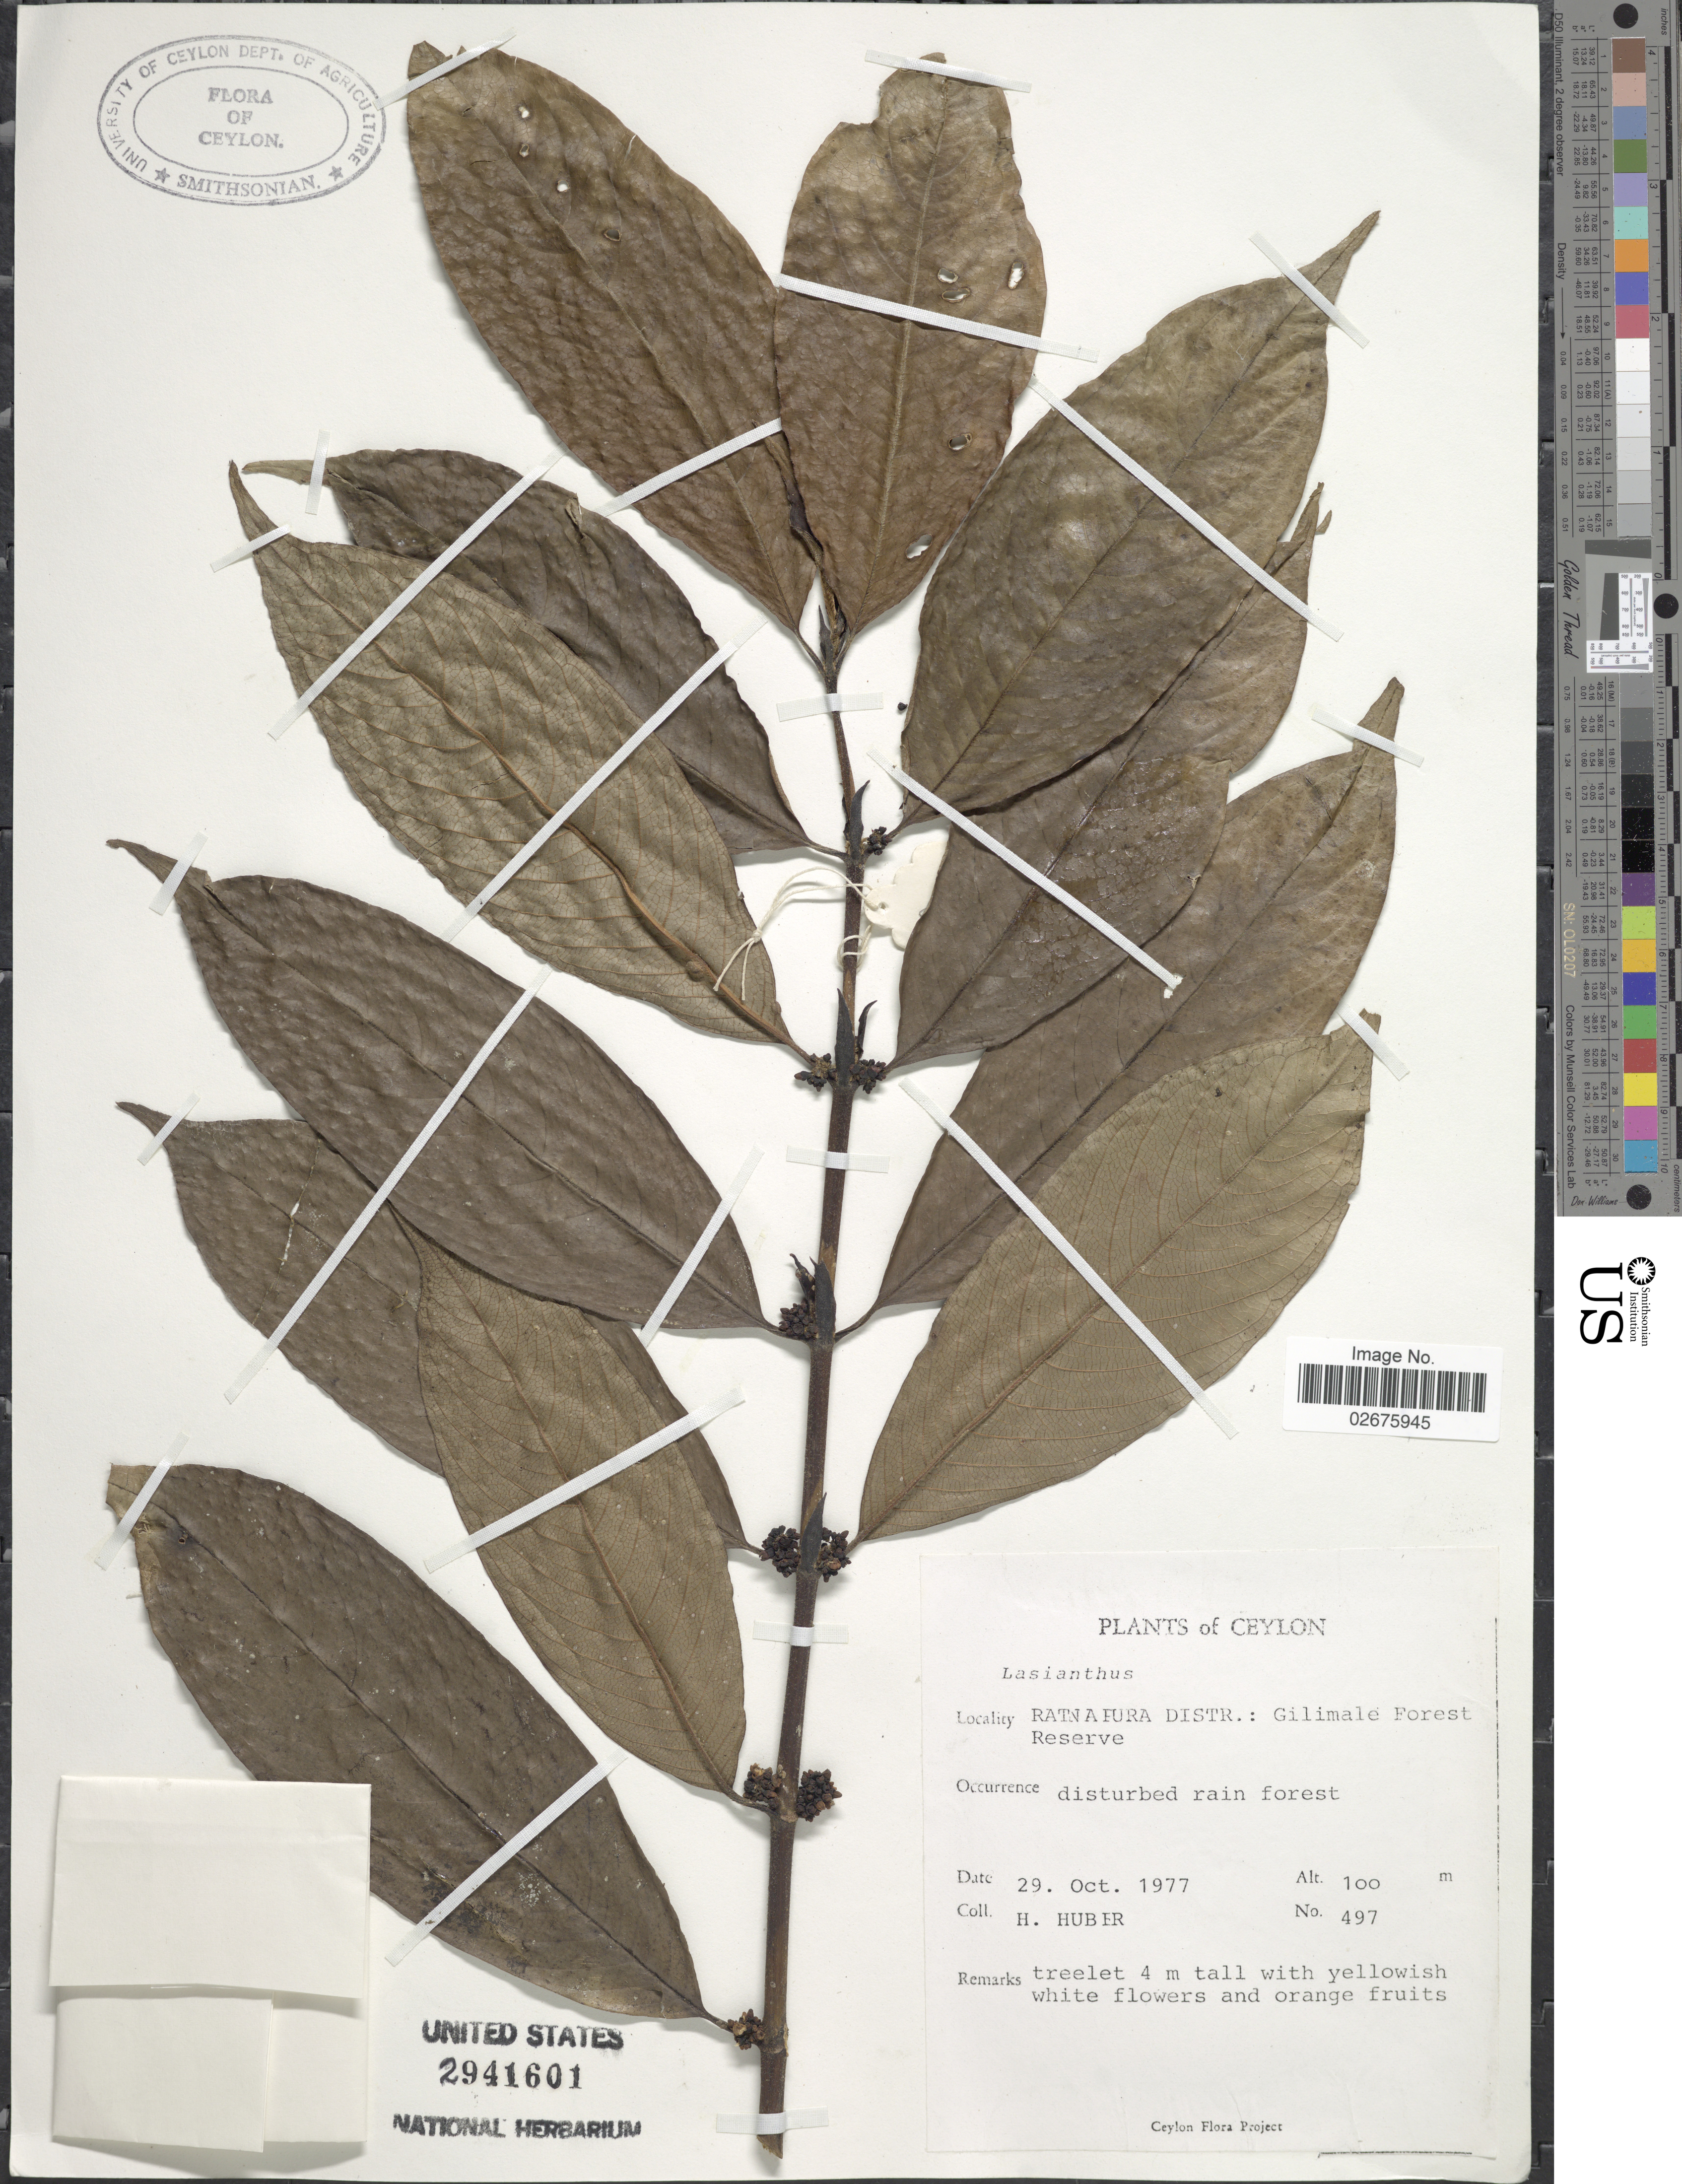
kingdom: Plantae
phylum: Tracheophyta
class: Magnoliopsida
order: Gentianales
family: Rubiaceae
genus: Lasianthus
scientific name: Lasianthus sp.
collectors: H. Huber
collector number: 497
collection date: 1977-10-29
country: Sri Lanka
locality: Ceylon, Ratnapura Distr: Gilimale Forest Reserve, disturbed rain forest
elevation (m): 100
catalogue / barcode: US 2941601